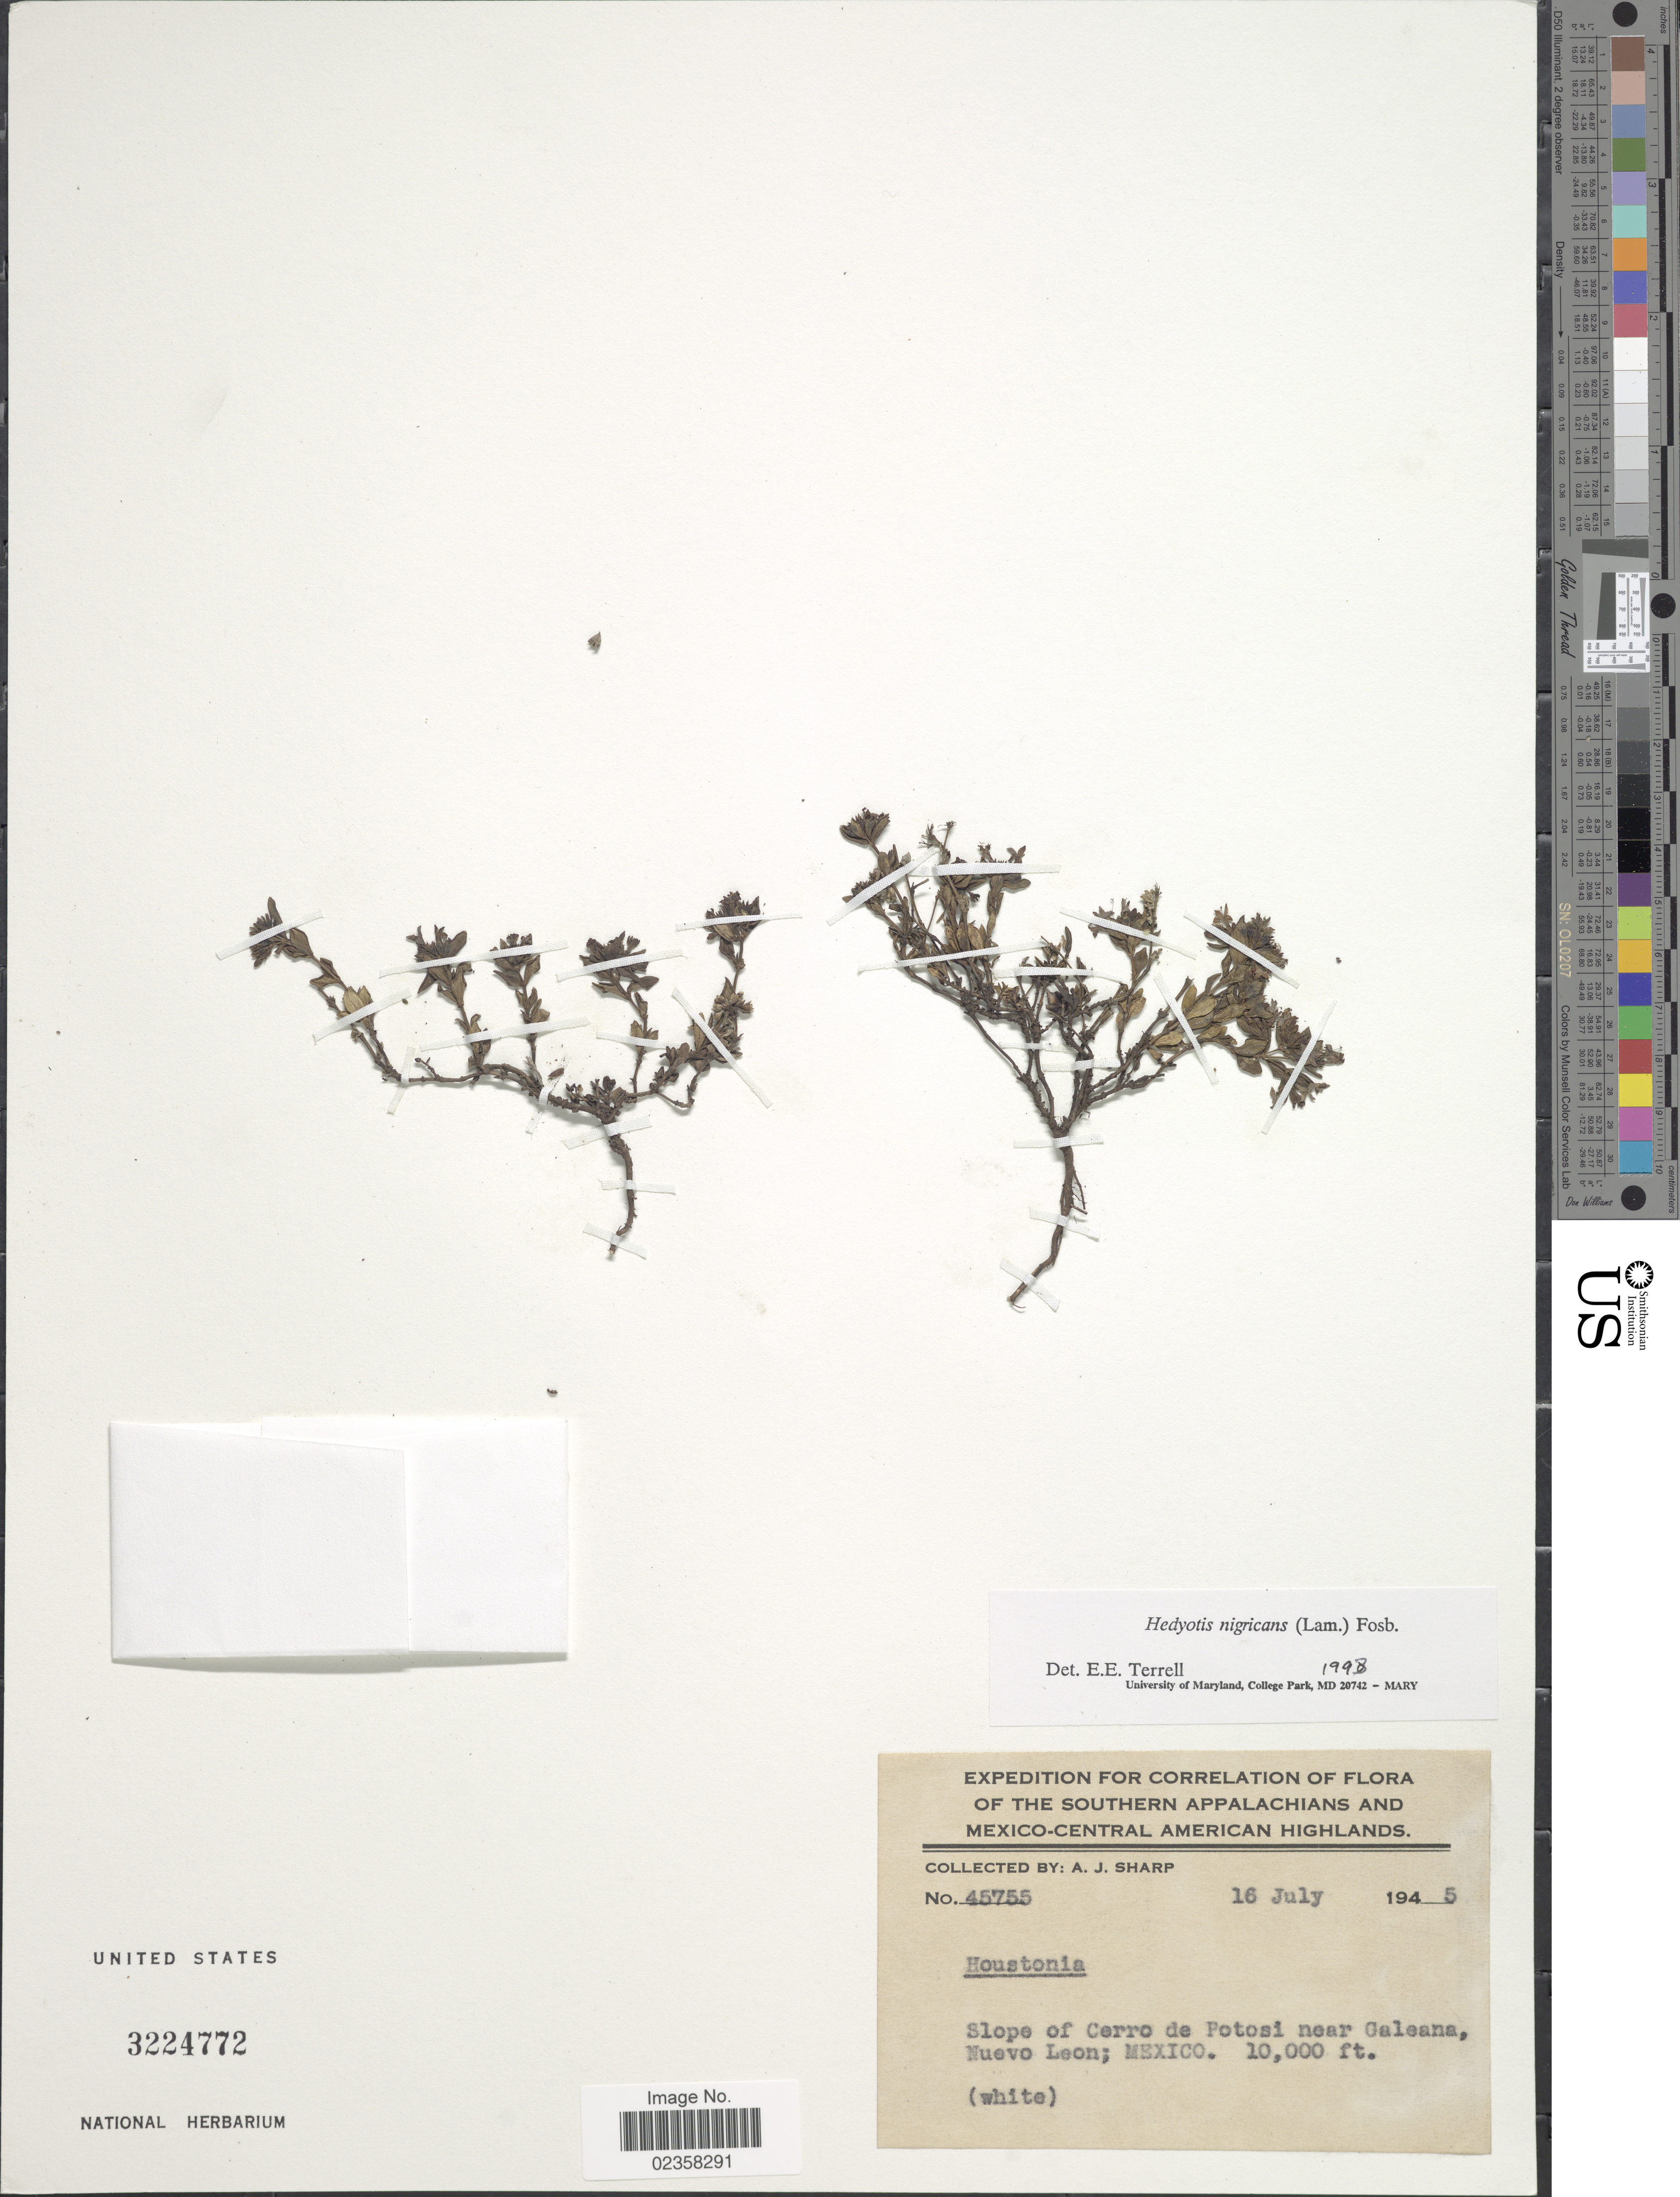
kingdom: Plantae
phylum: Tracheophyta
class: Magnoliopsida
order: Gentianales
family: Rubiaceae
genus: Houstonia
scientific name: Houstonia nigricans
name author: (Lam.) Fernald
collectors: A. J. Sharp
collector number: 45755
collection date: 1945-07-16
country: Mexico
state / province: Nuevo León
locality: Slope of Cerro de Potosi near Galeana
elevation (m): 3048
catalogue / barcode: US 3224772